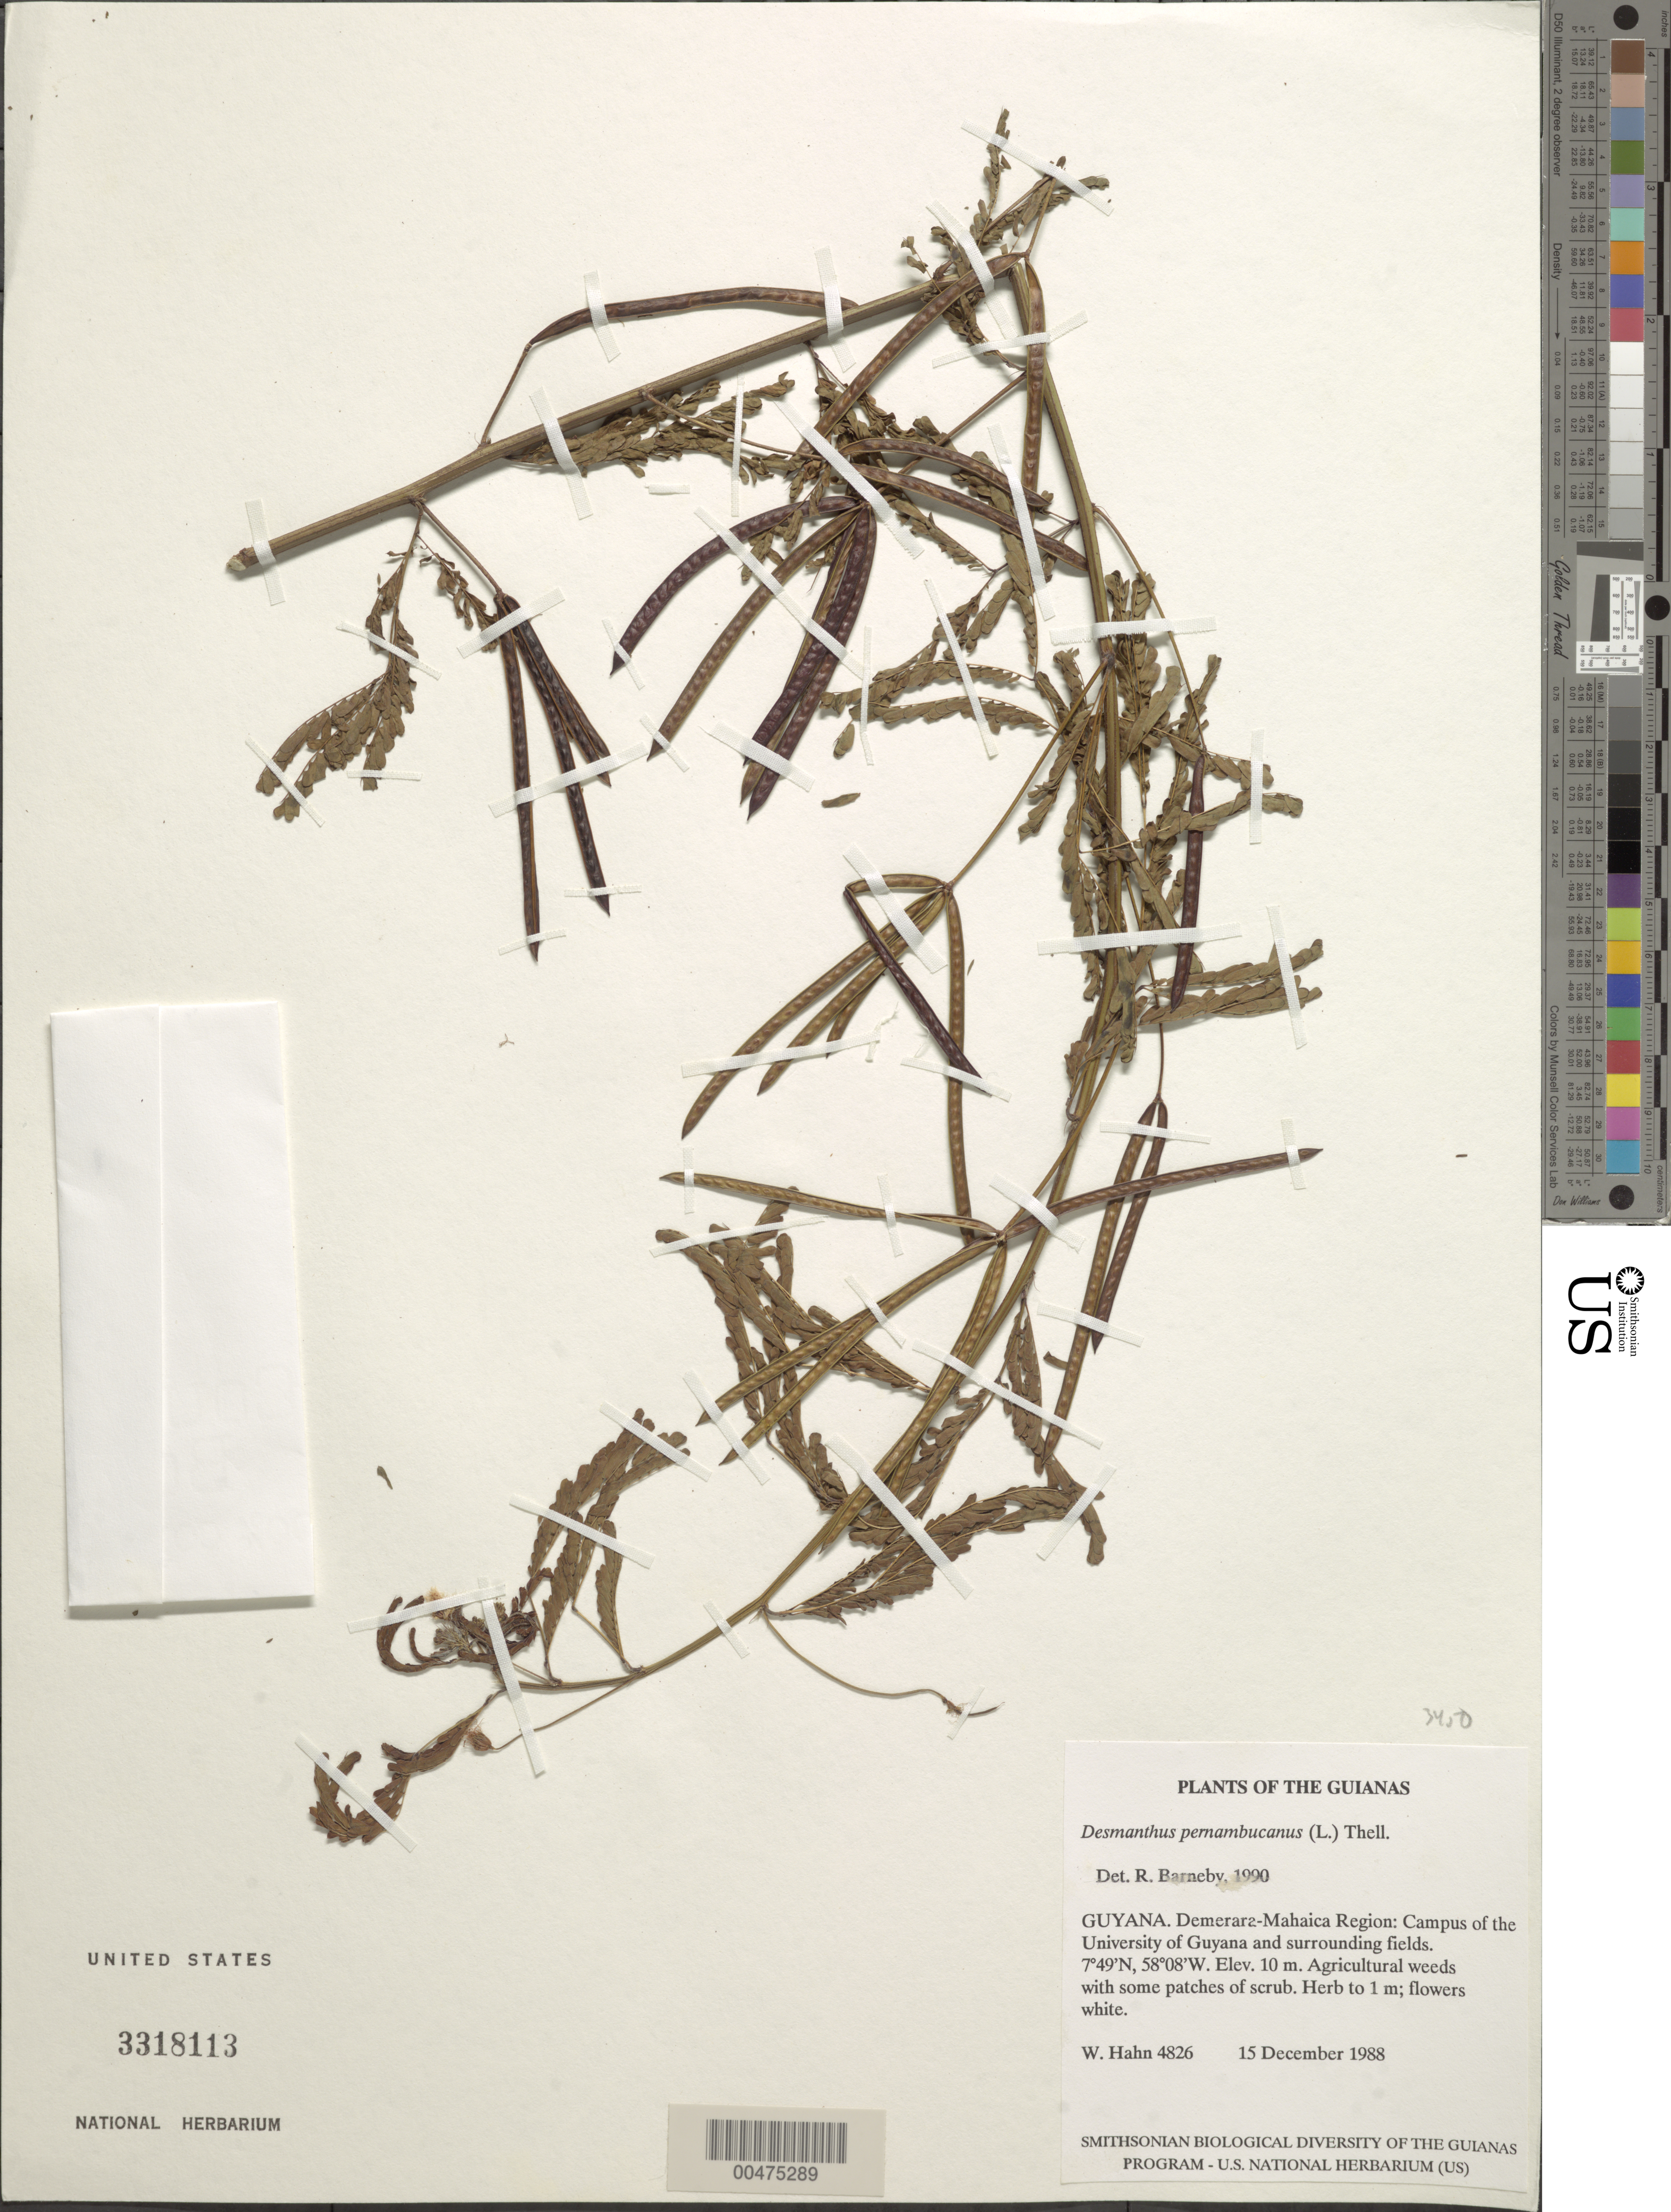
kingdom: Plantae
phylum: Tracheophyta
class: Magnoliopsida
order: Fabales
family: Fabaceae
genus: Desmanthus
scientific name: Desmanthus pernambucanus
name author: (L.) Thell.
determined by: Barneby, Rupert C., (NY)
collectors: W. Hahn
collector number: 4826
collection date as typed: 15 December 1988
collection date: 1988-12-15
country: Guyana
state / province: Demerara-Mahaica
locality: Campus of the University of Guyana and surrounding fields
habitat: Agricultural weeds with some patches of scrub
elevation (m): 10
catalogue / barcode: US 3318113